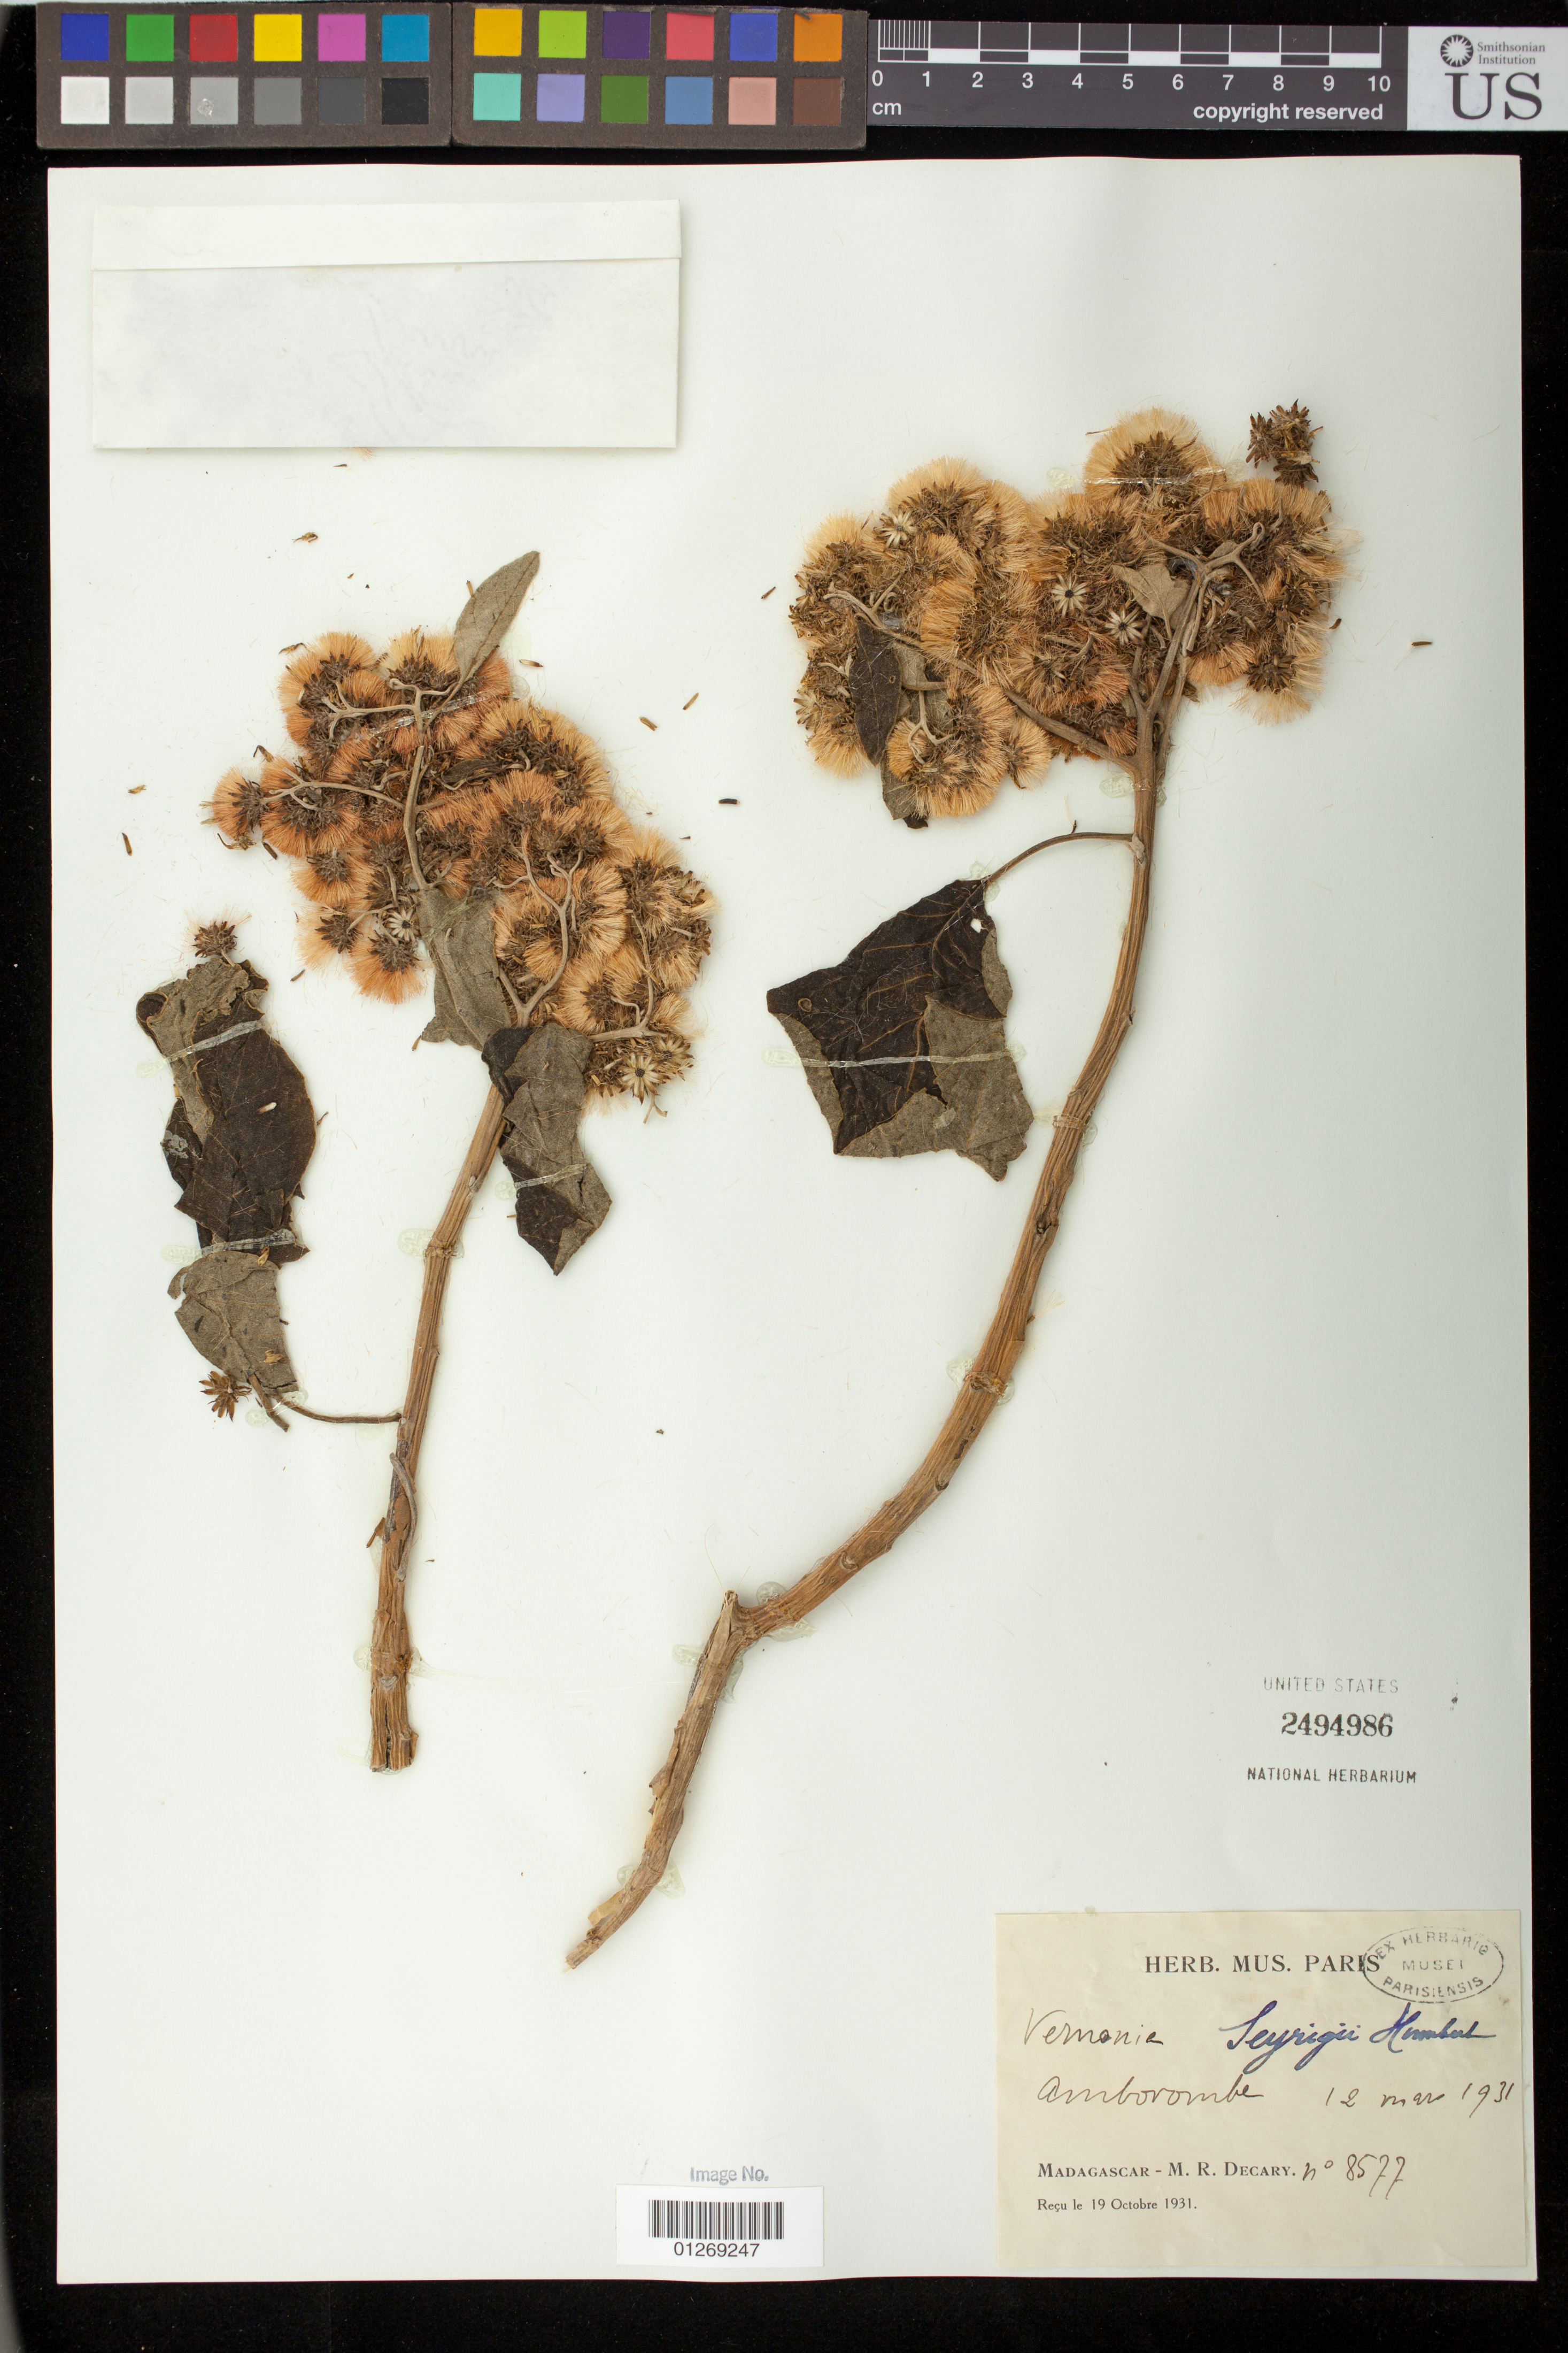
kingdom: Plantae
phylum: Tracheophyta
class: Magnoliopsida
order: Asterales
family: Asteraceae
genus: Vernonia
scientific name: Vernonia seyrigii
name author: Humbert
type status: Syntype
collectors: R. Decary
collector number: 8577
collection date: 1931-03-12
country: Madagascar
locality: Ambovombe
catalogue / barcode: US 2494986